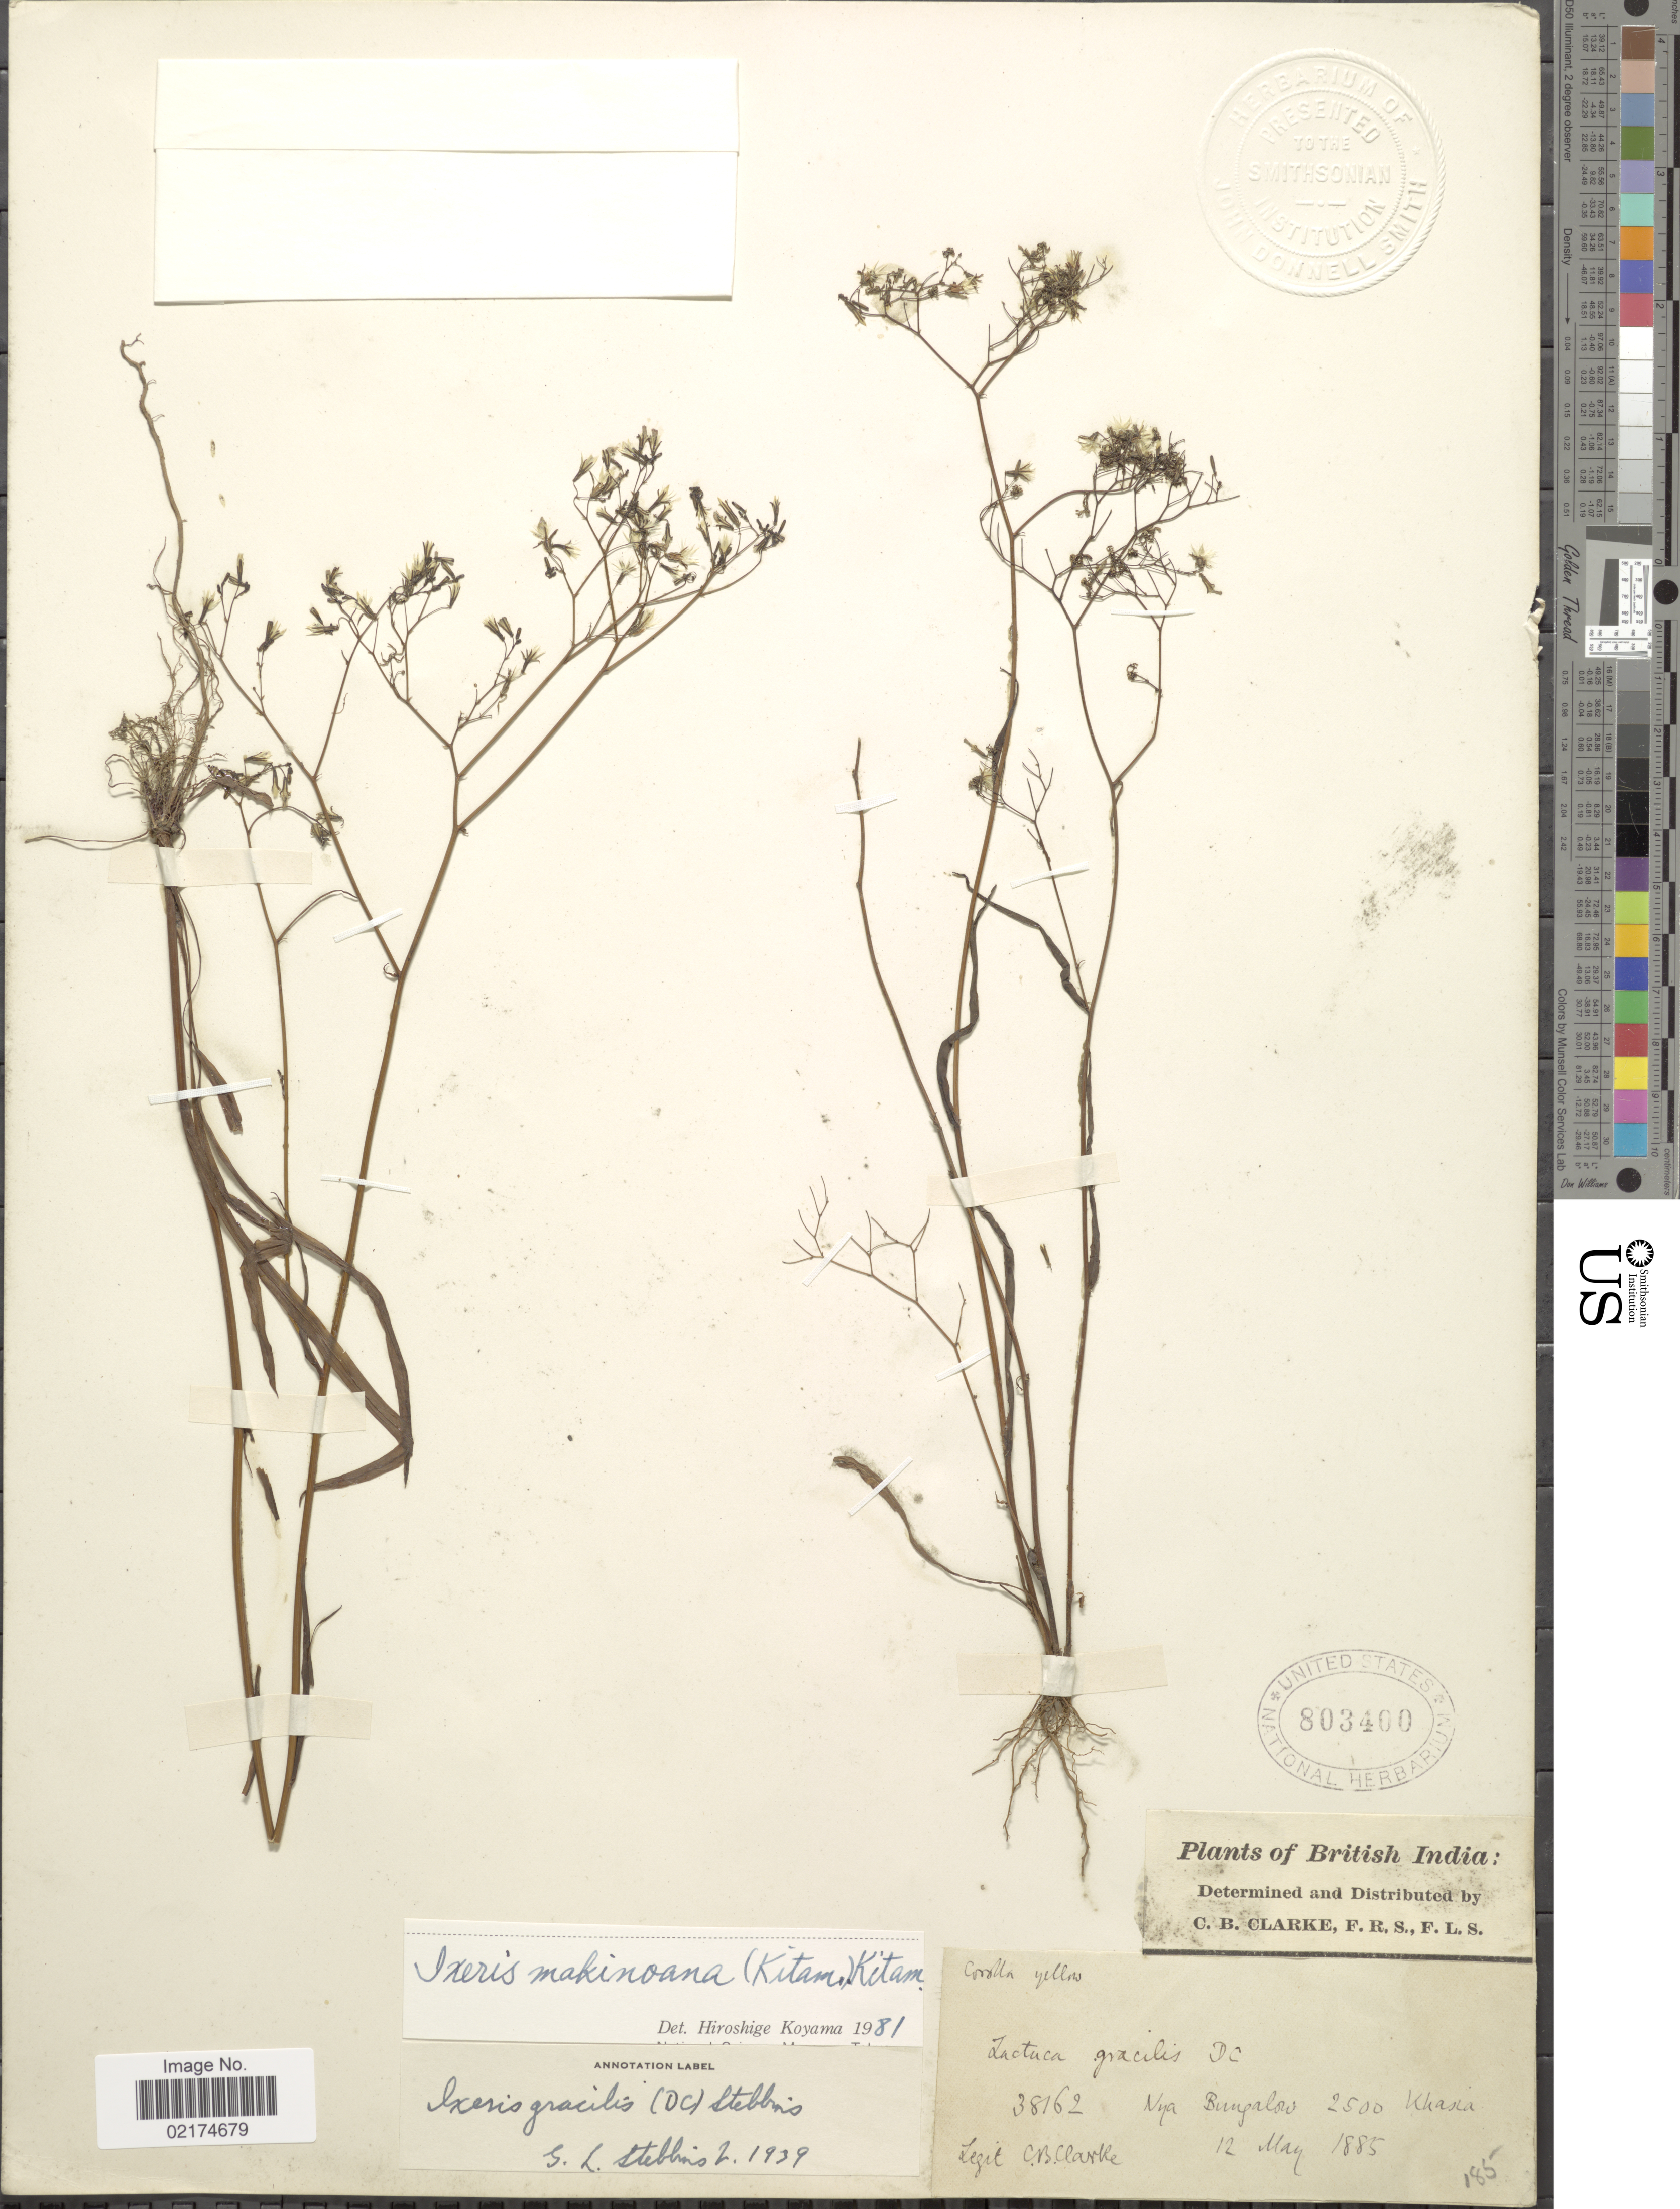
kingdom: Plantae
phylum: Tracheophyta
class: Magnoliopsida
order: Asterales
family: Asteraceae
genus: Ixeridium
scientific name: Ixeridium beauverdianum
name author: (H. Lév.) Spring.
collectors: C. B. Clarke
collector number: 38162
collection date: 1885-05-12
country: India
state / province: Meghalaya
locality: British India, Nya Bungalow, Khasia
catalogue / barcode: US 803400